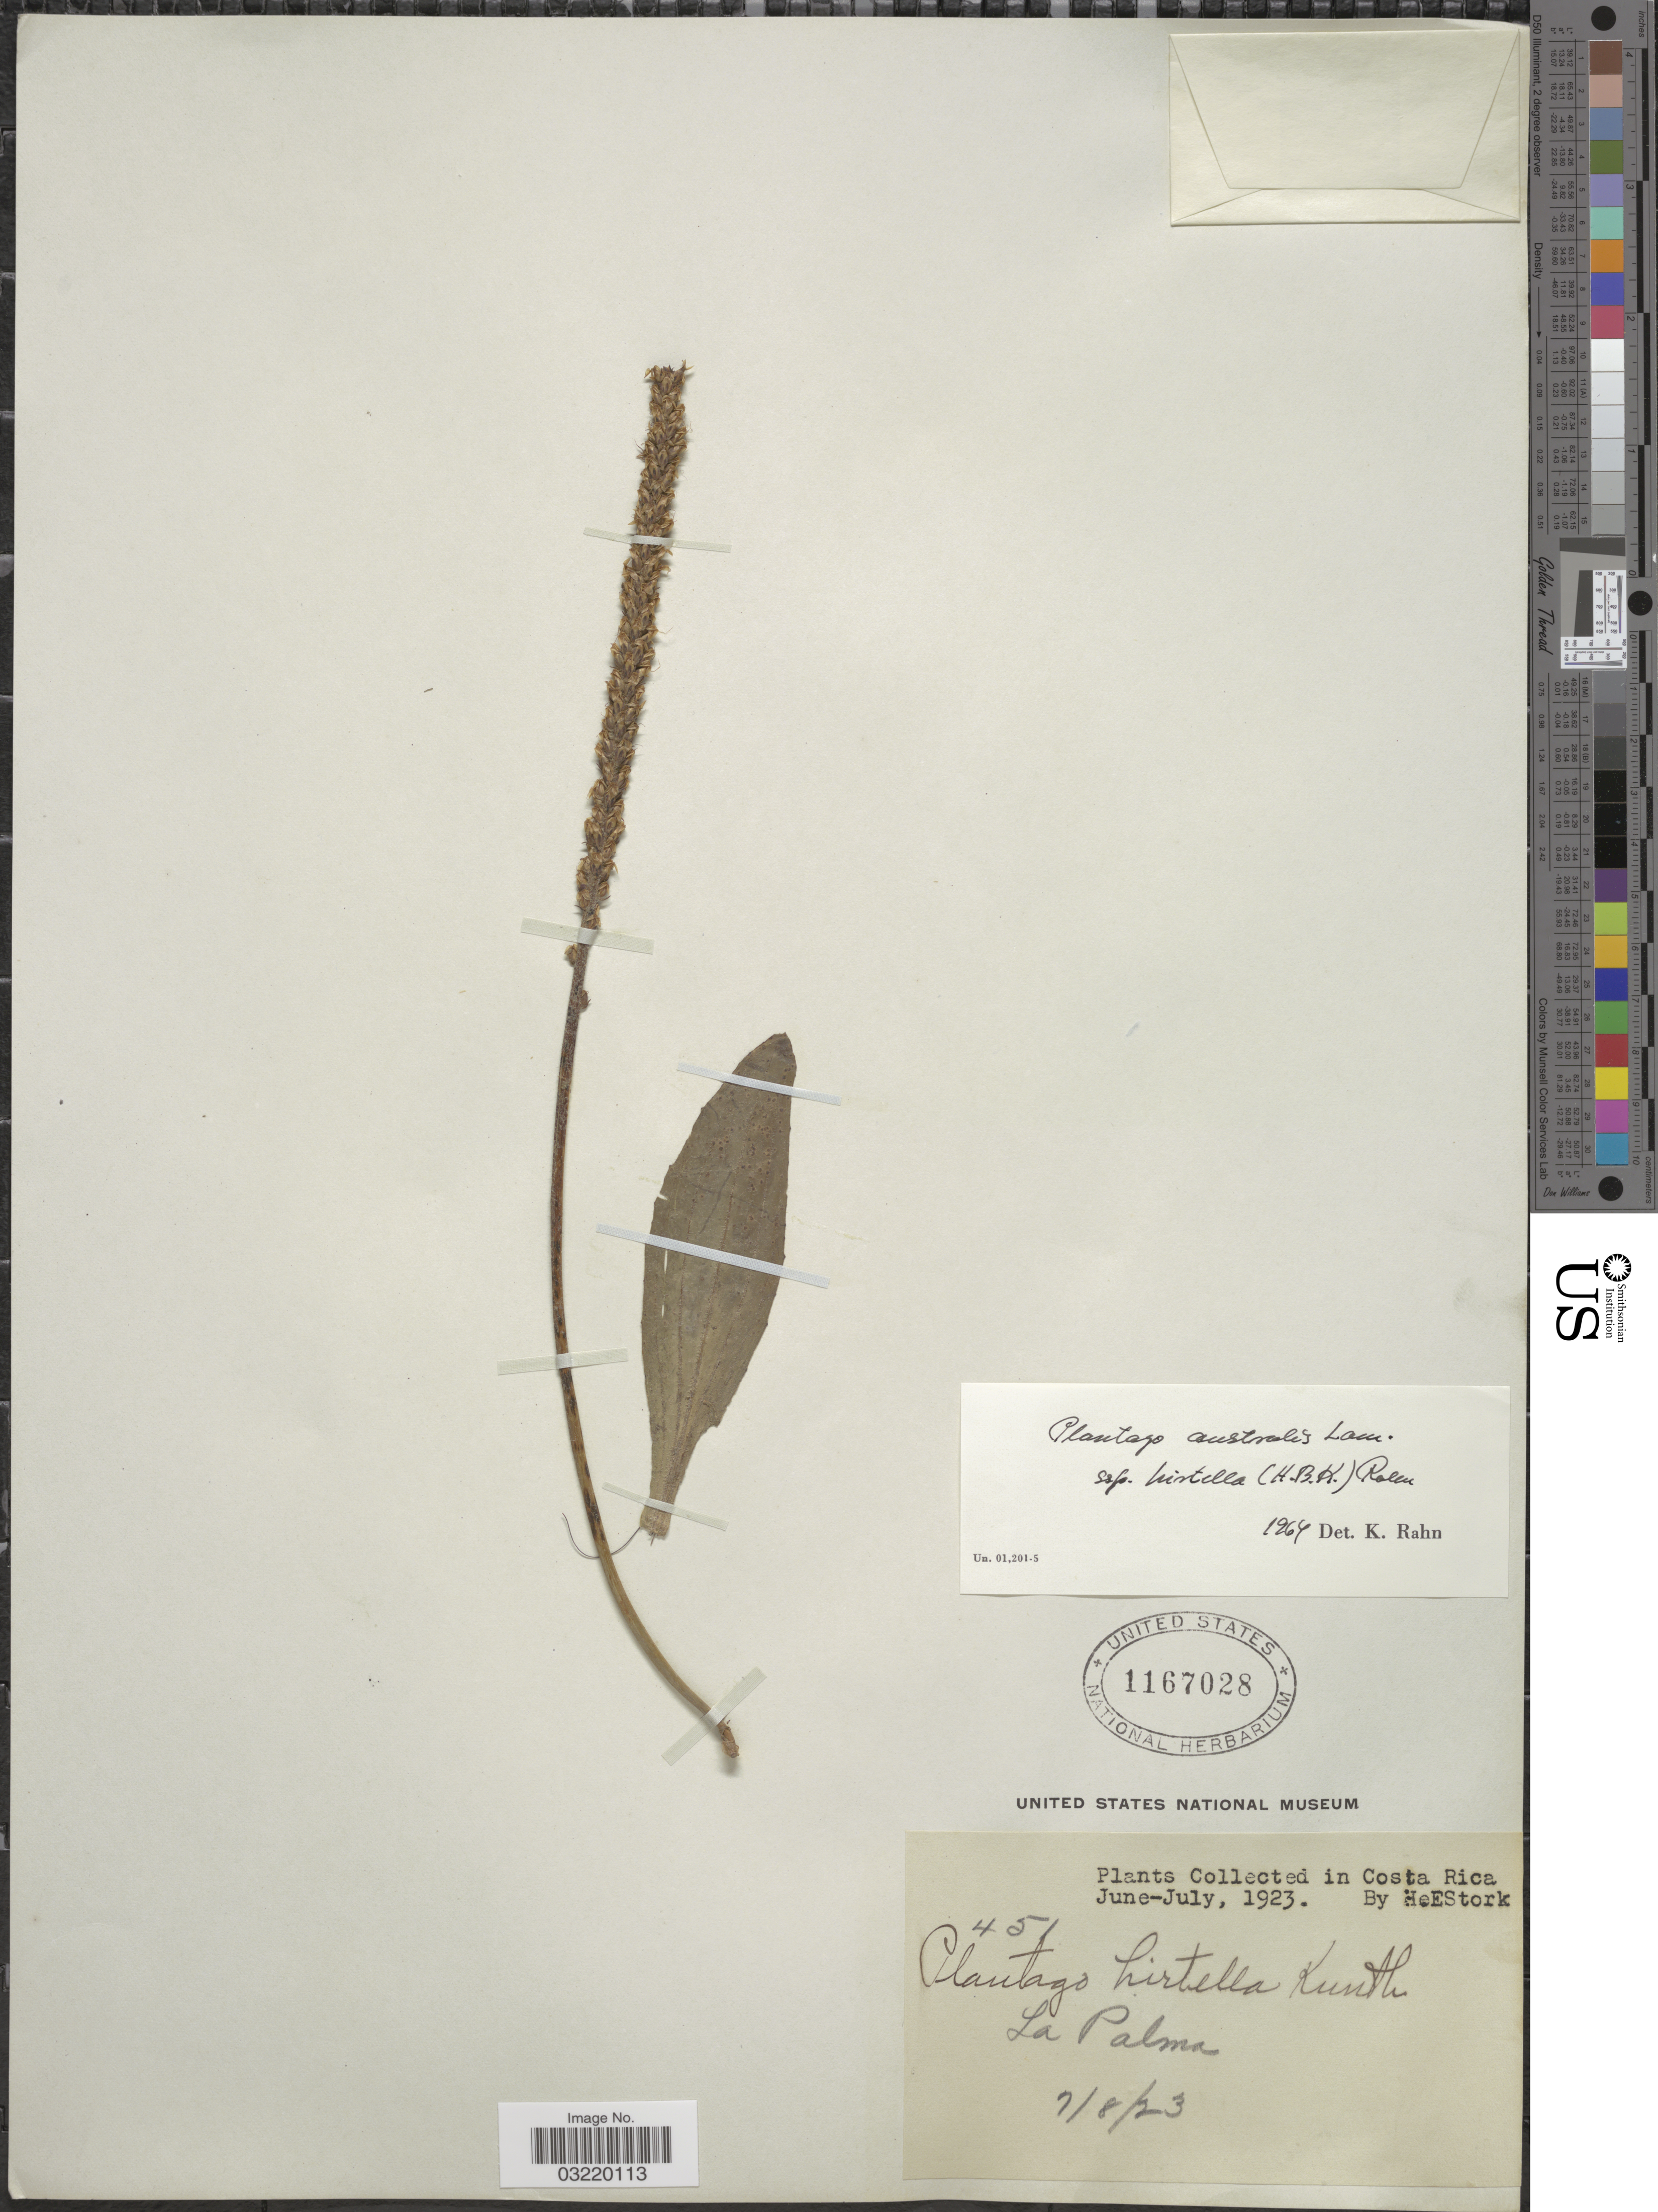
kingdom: Plantae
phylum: Tracheophyta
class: Magnoliopsida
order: Lamiales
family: Plantaginaceae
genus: Plantago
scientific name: Plantago australis subsp. hirtella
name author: (Kunth) Rahn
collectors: H. E. Stork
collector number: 451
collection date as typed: Transcribed d/m/y: 7/8/23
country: Costa Rica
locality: La Palma.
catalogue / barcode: US 1167028